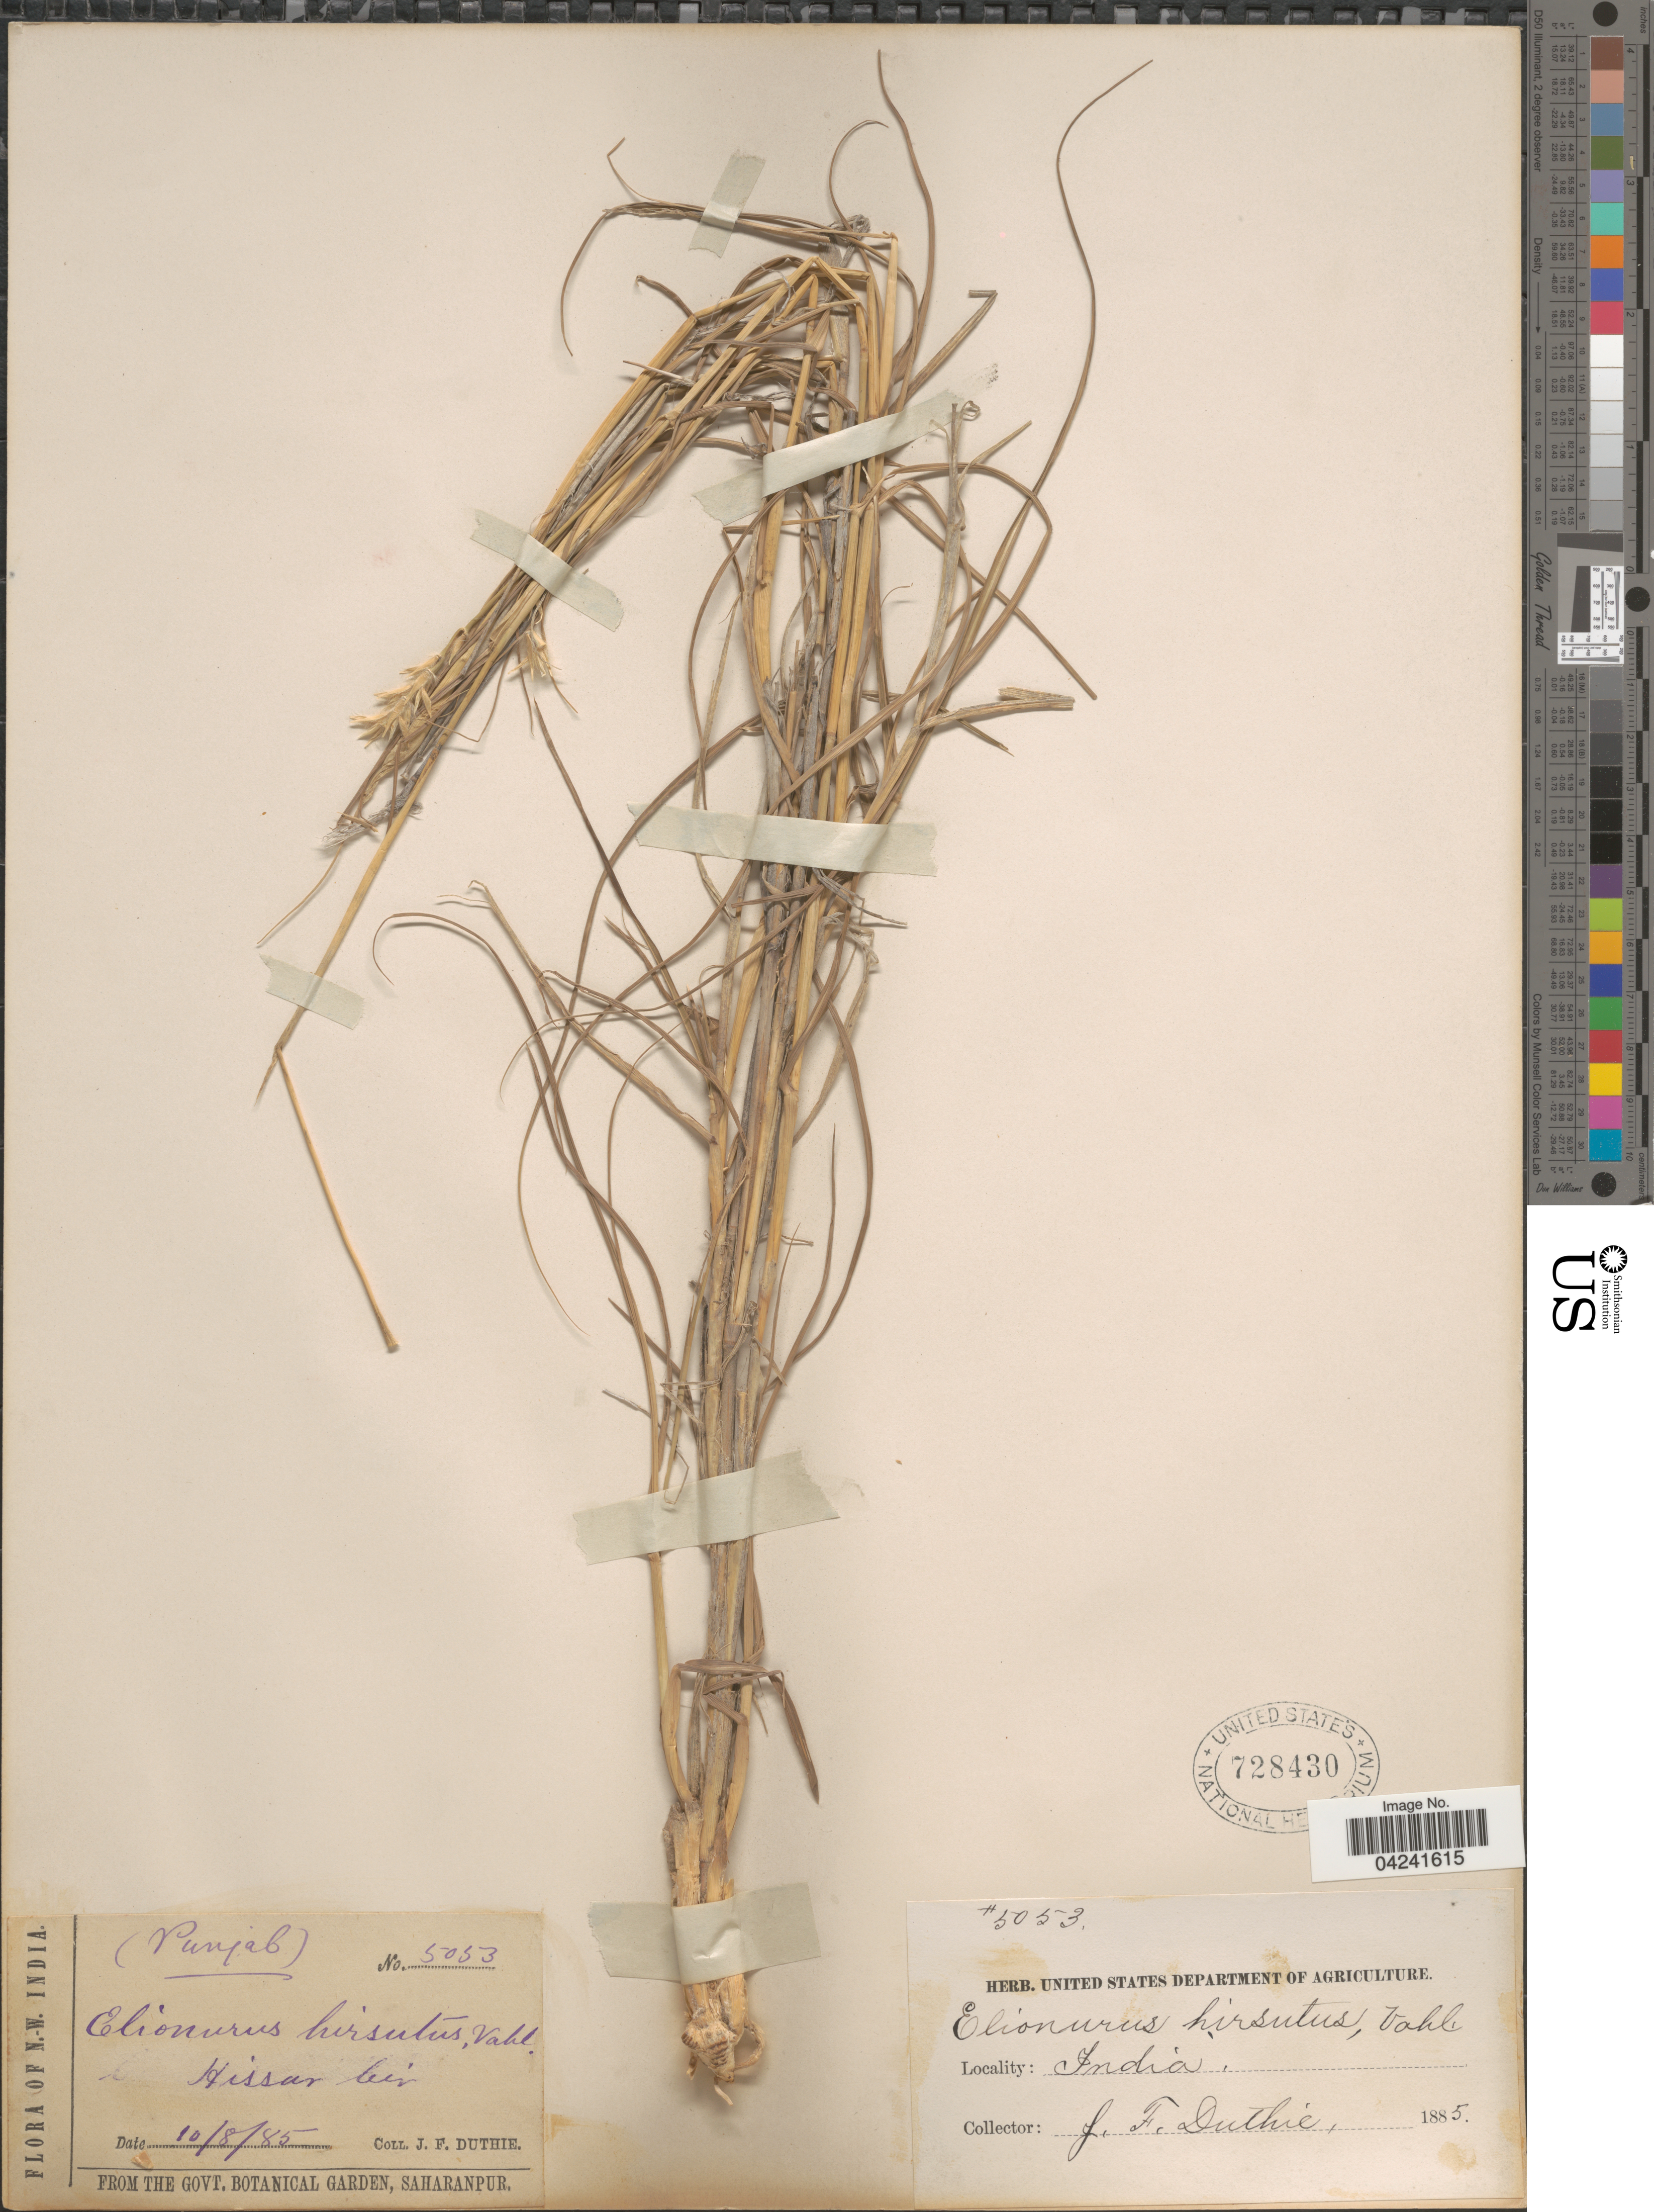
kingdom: Plantae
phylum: Tracheophyta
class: Liliopsida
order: Poales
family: Poaceae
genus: Lasiurus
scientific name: Lasiurus scindicus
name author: Henr.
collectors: J. F. Duthie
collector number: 5053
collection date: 1885-08-10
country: India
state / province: Punjab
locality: N.W. India. Hissar bir.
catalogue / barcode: US 728430